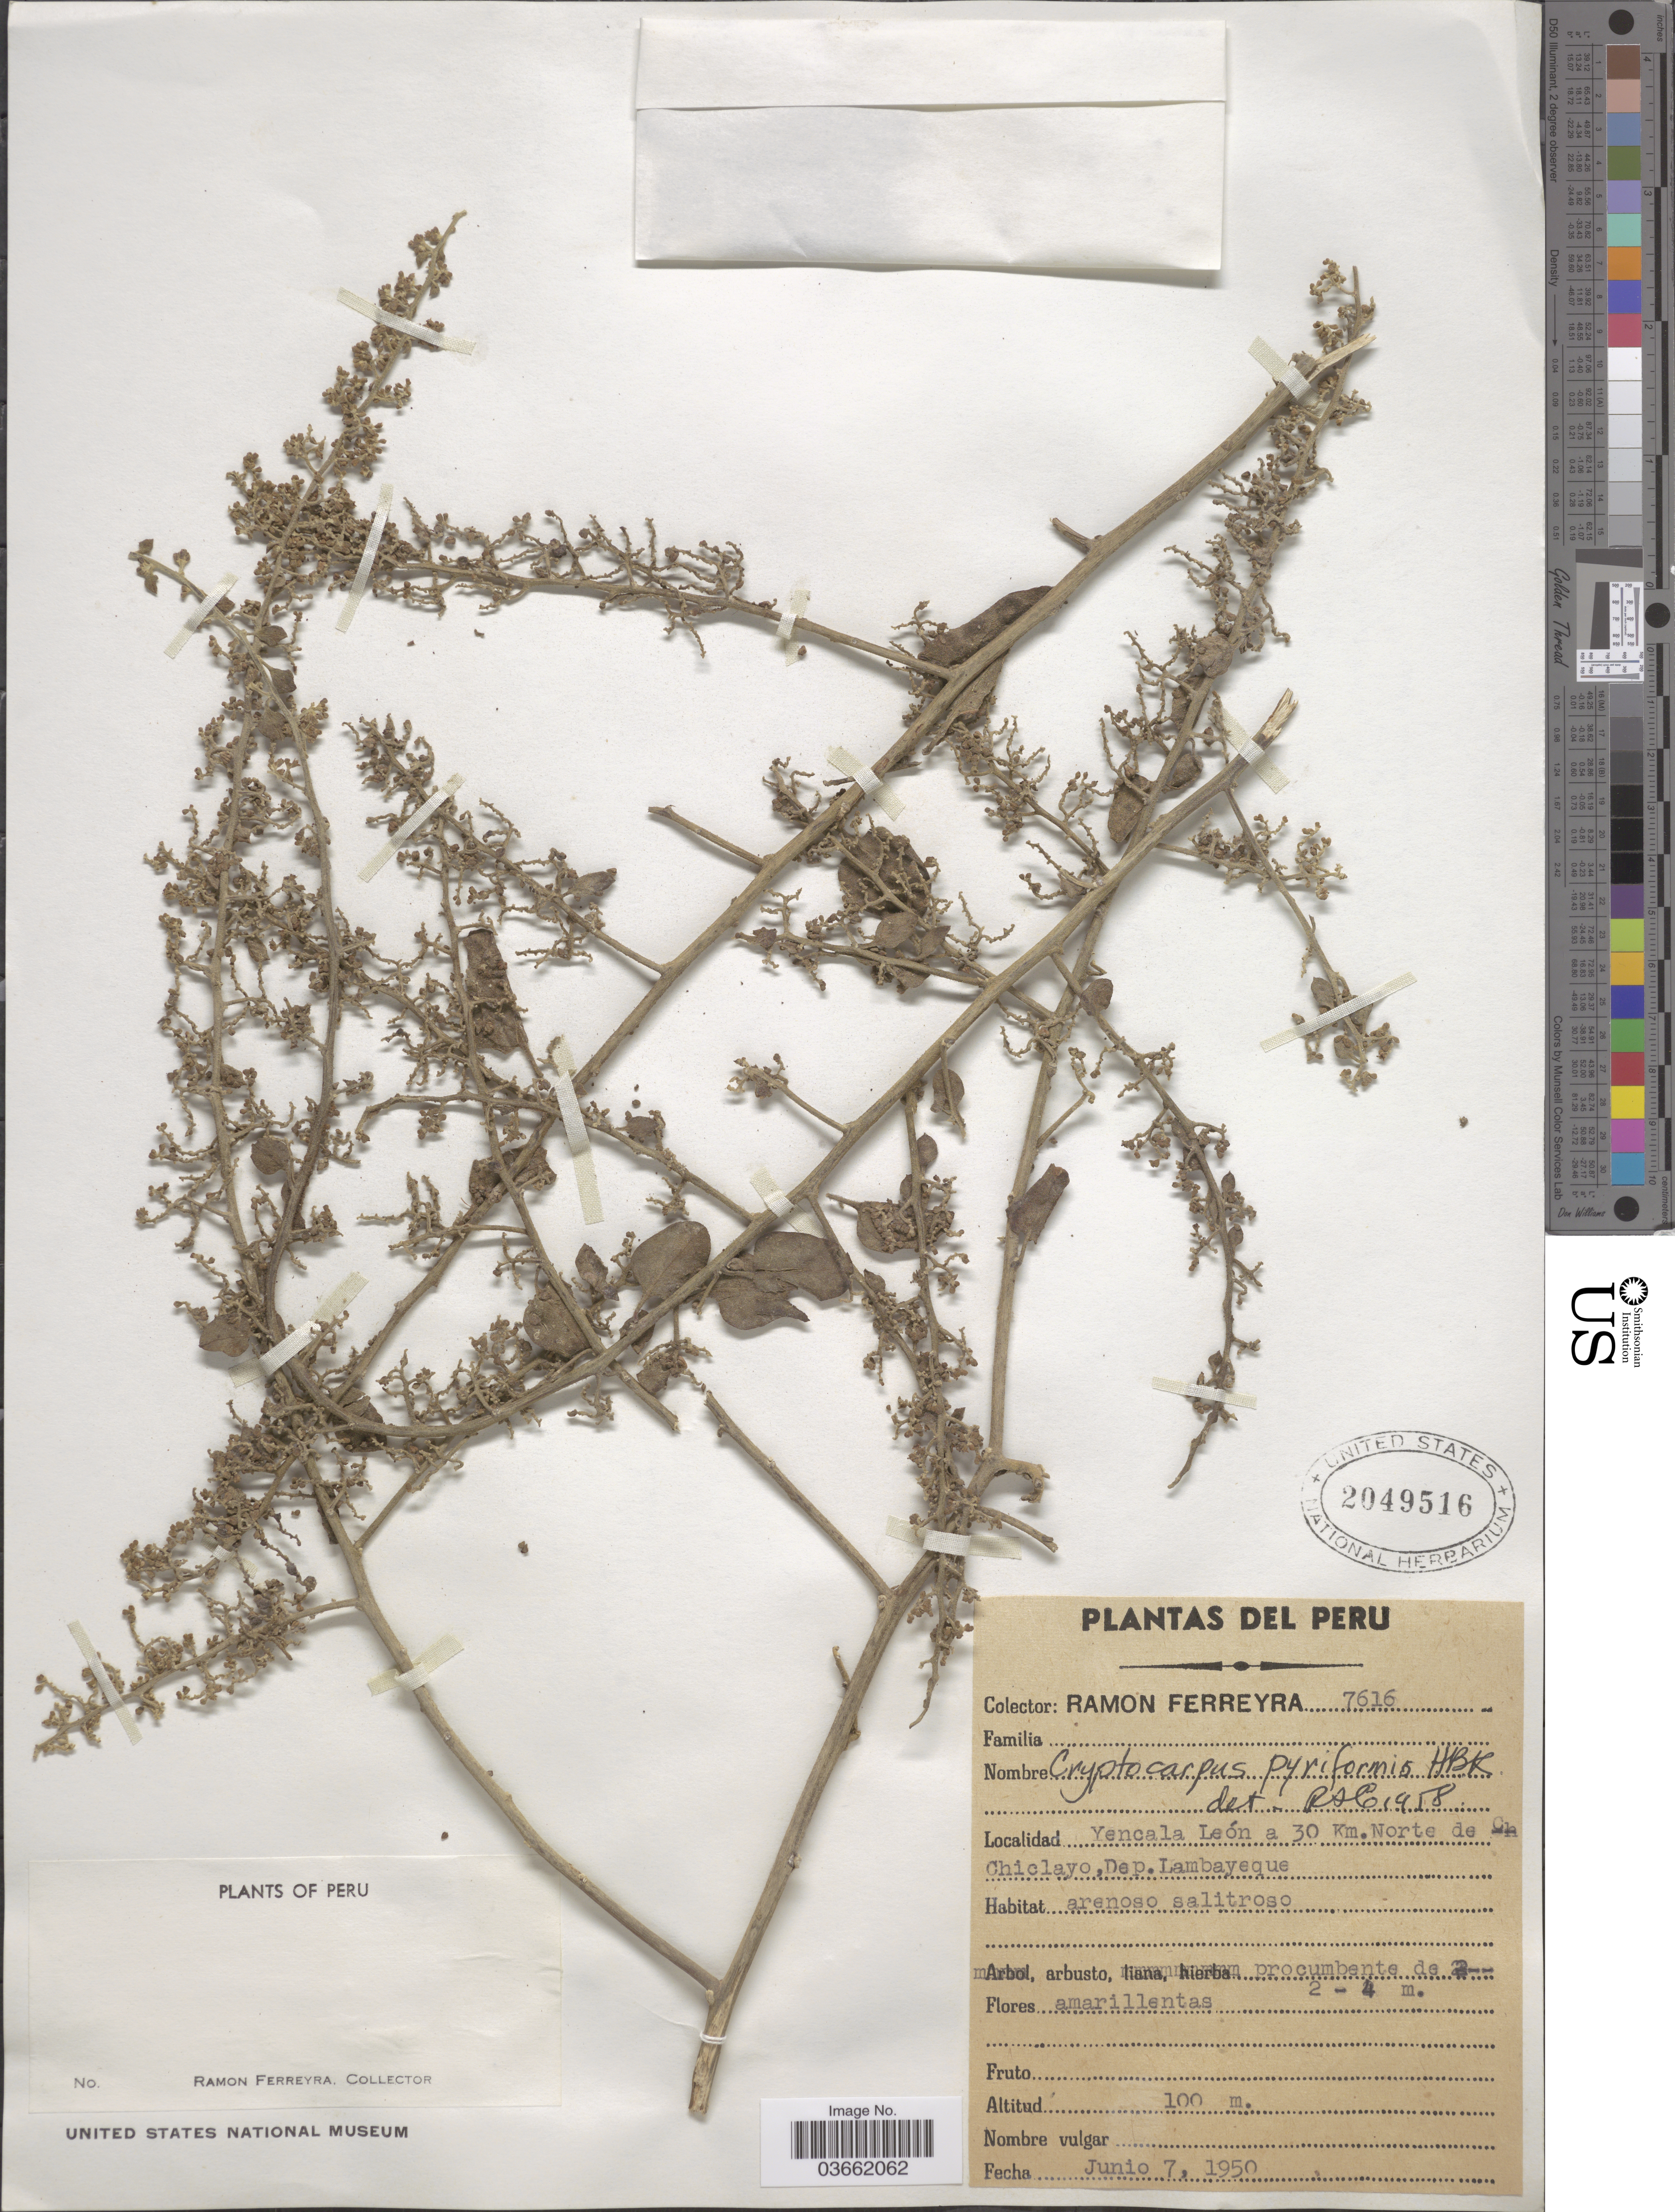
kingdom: Plantae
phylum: Tracheophyta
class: Magnoliopsida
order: Caryophyllales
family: Nyctaginaceae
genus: Cryptocarpus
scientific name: Cryptocarpus pyriformis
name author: Kunth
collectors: R. A. Ferreyra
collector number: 7616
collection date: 1950-06-07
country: Peru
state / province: Lambayeque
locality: Yencala León a 30 Km. Norte de Chiclayo, Dep. Lambayeque.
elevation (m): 100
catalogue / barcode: US 2049516